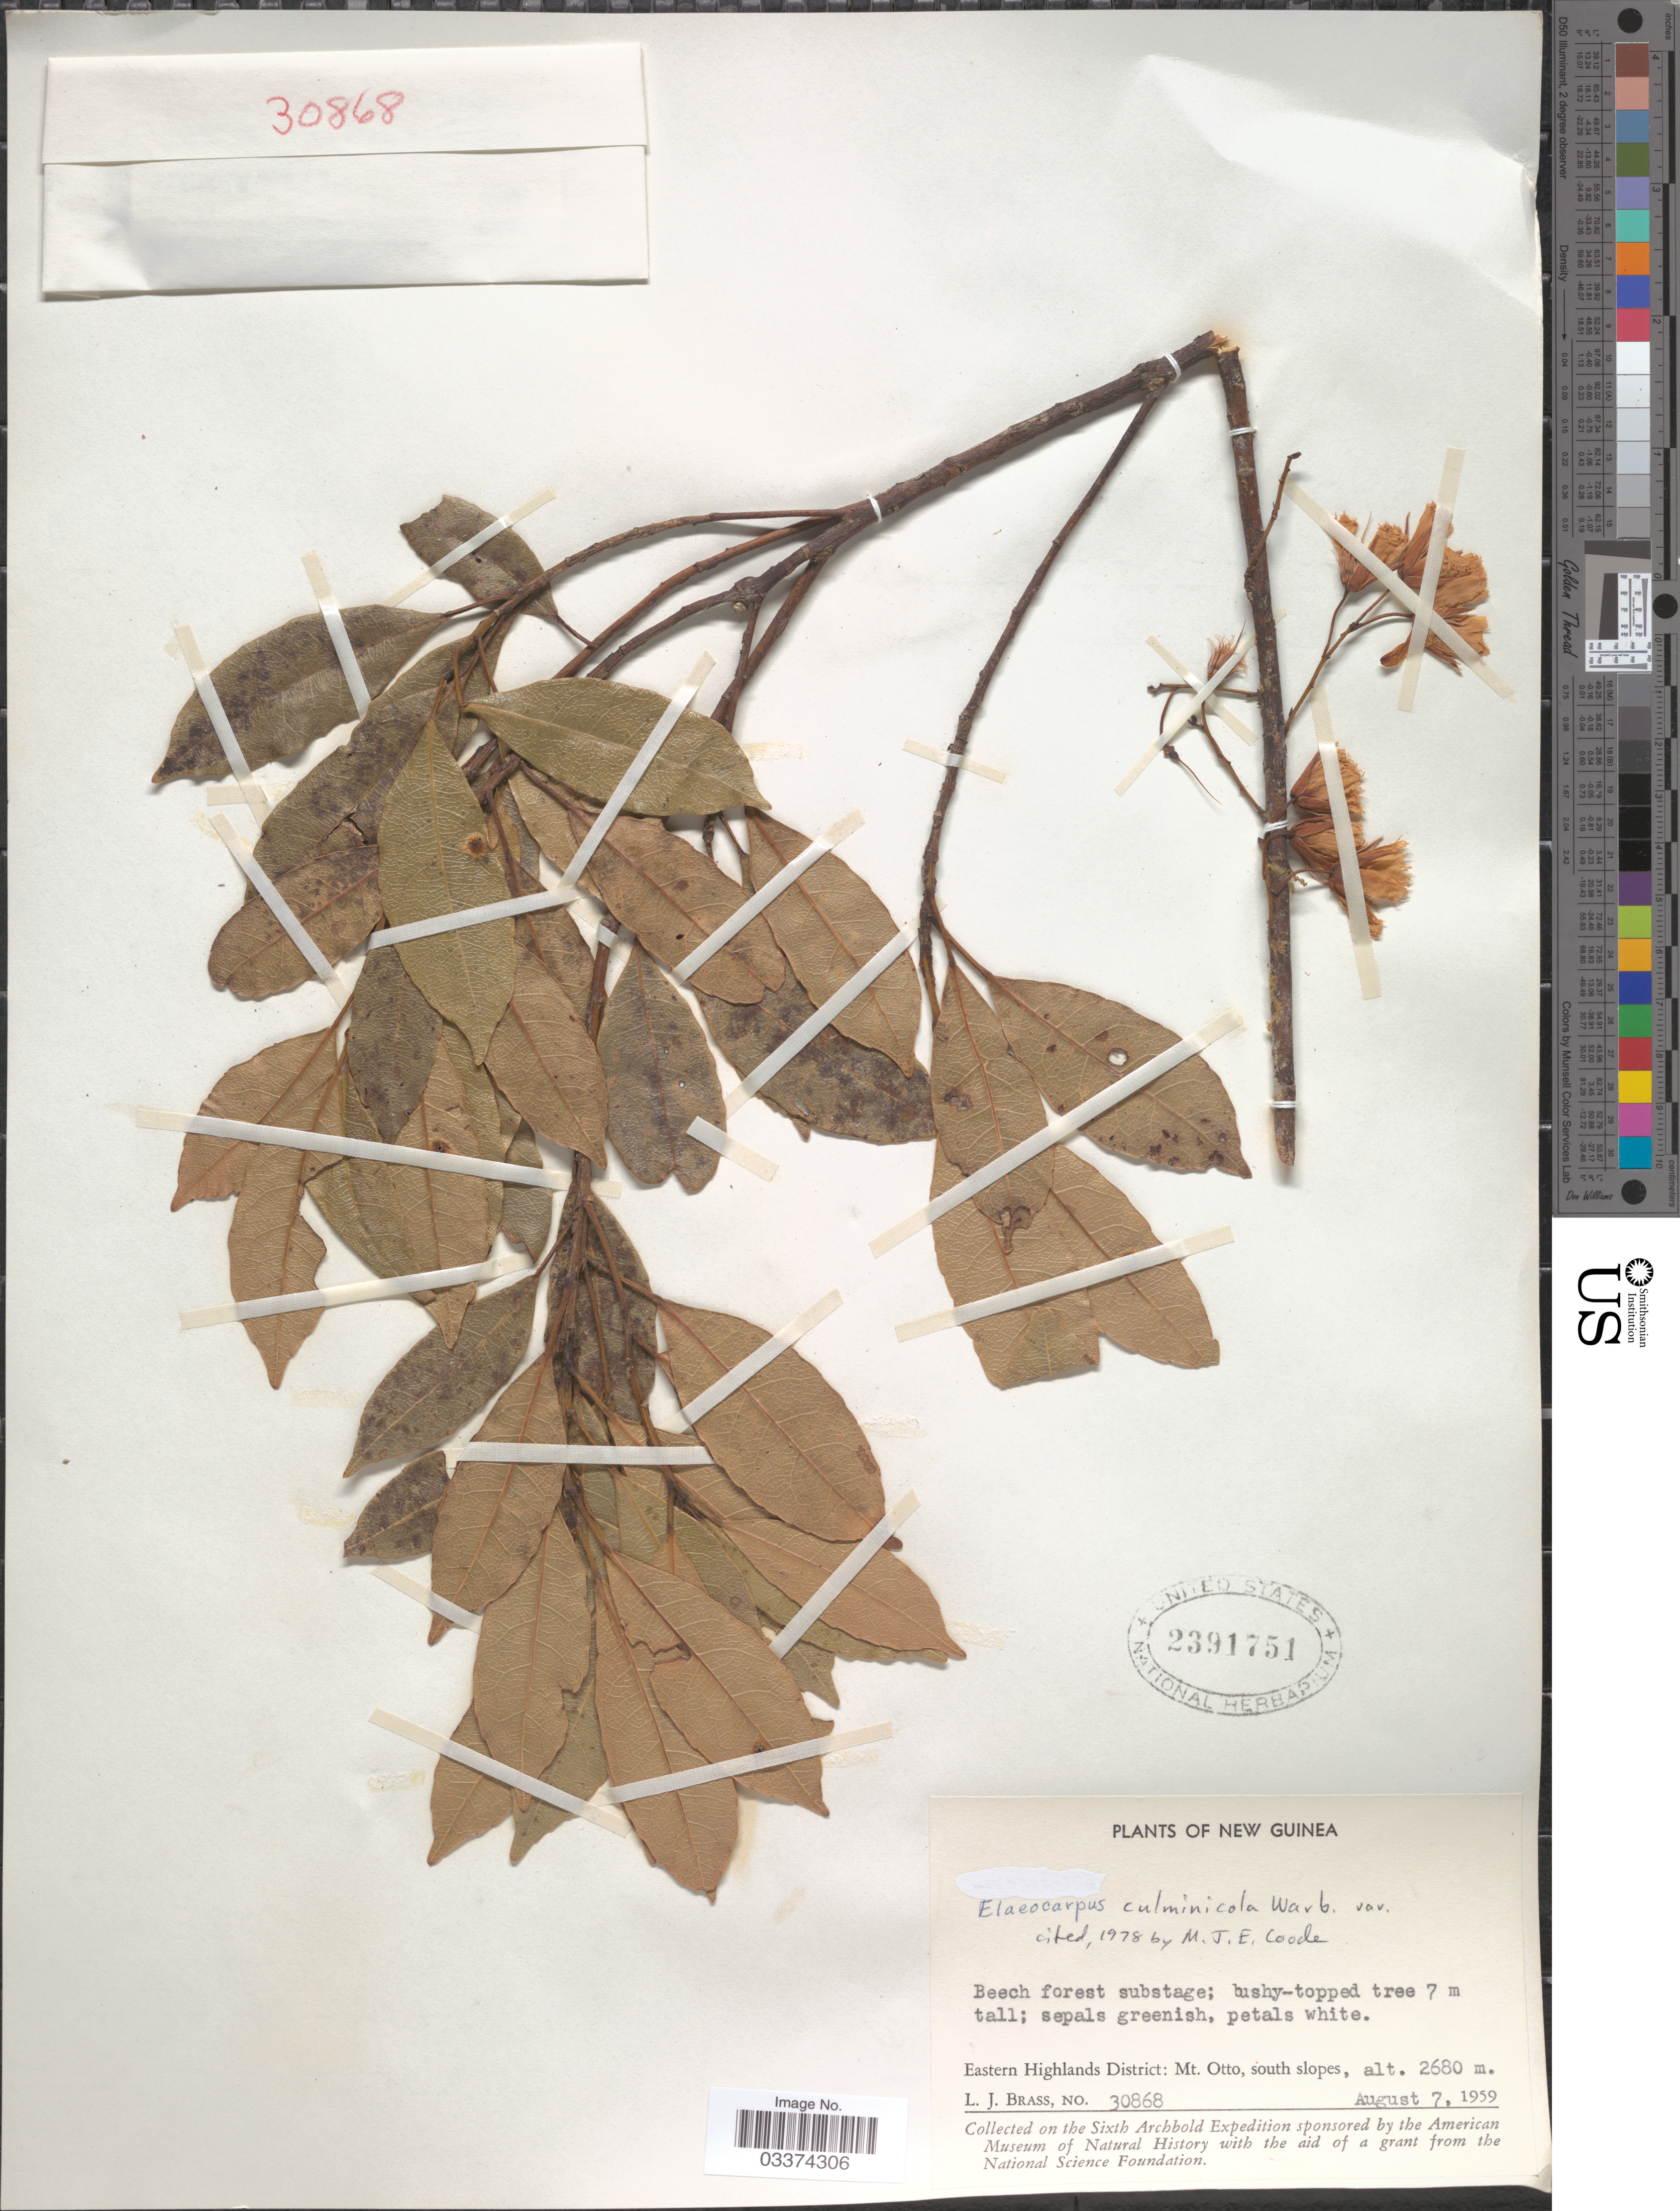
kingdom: Plantae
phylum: Tracheophyta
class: Magnoliopsida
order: Oxalidales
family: Elaeocarpaceae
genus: Elaeocarpus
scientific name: Elaeocarpus culminicola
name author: Warb.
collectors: L. J. Brass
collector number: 30868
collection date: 1959-08-07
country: Papua New Guinea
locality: New Guinea, Eastern Highlands District: Mt. Otto, south slopes.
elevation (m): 2680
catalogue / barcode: US 2391751